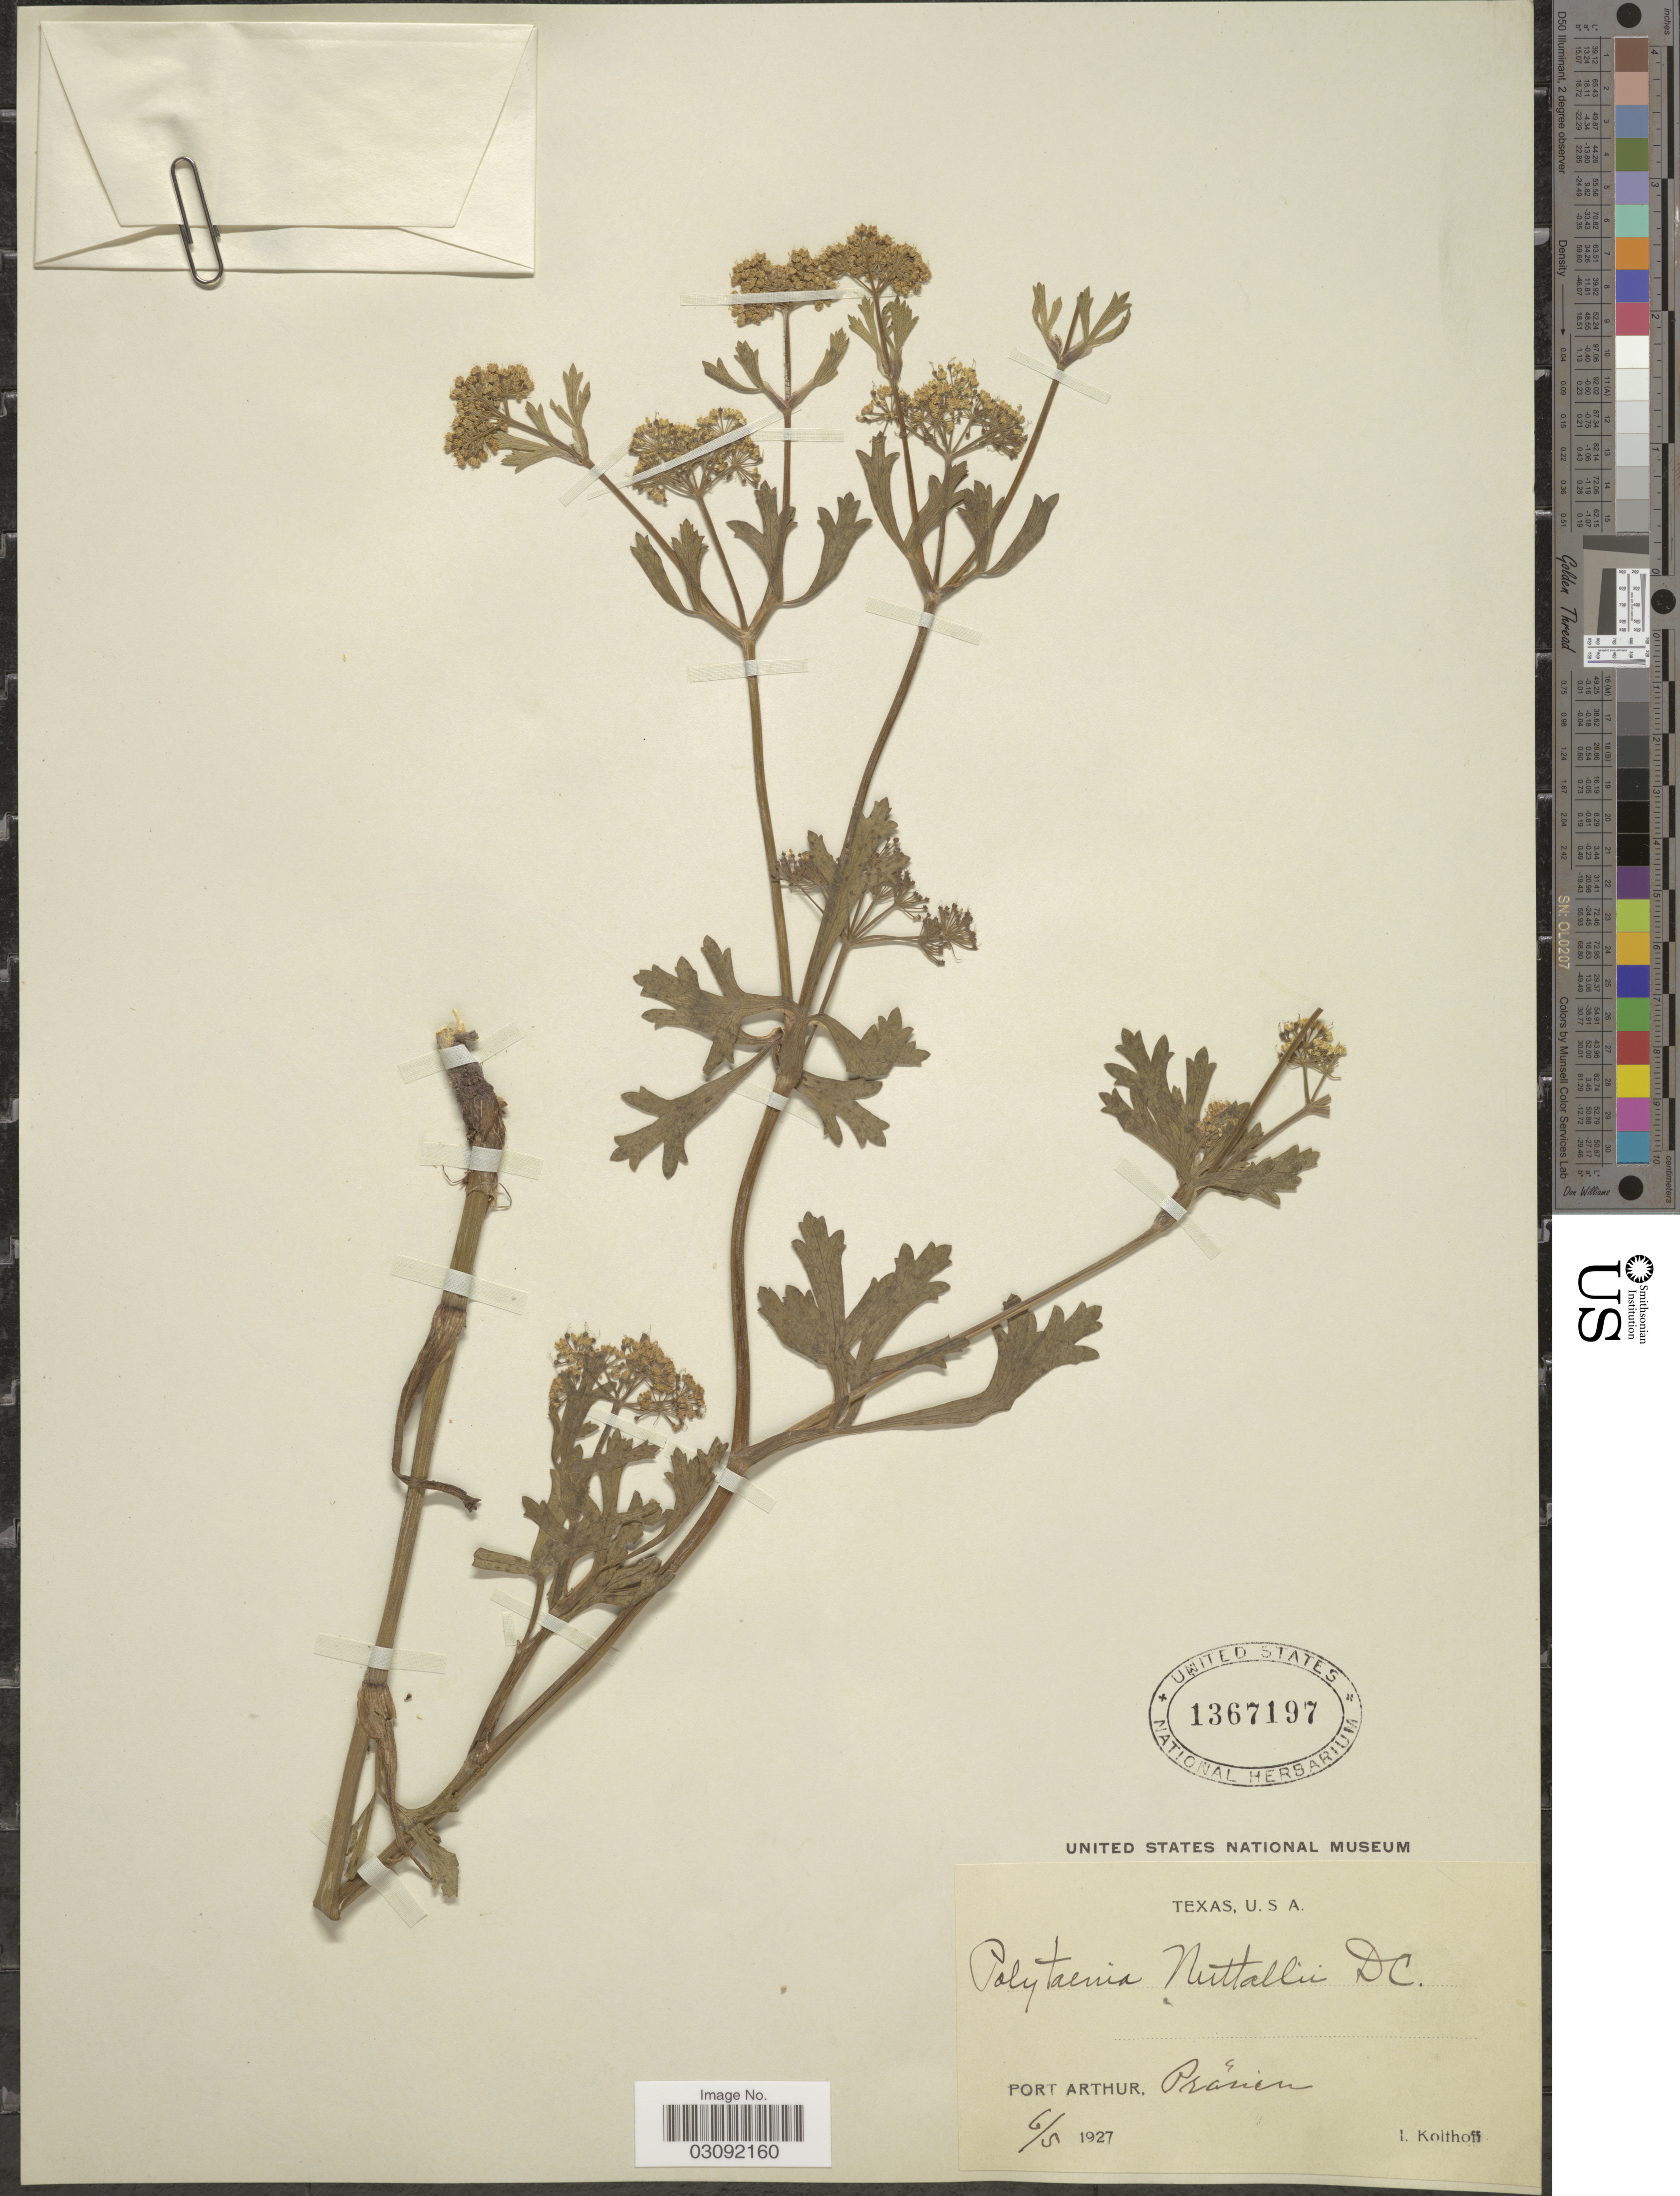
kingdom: Plantae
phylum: Tracheophyta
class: Magnoliopsida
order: Apiales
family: Apiaceae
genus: Polytaenia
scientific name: Polytaenia nuttallii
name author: DC.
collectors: I. Kolthoff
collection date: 1927-06-05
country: United States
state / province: Texas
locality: Port Arthur, Prairie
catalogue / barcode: US 1367197